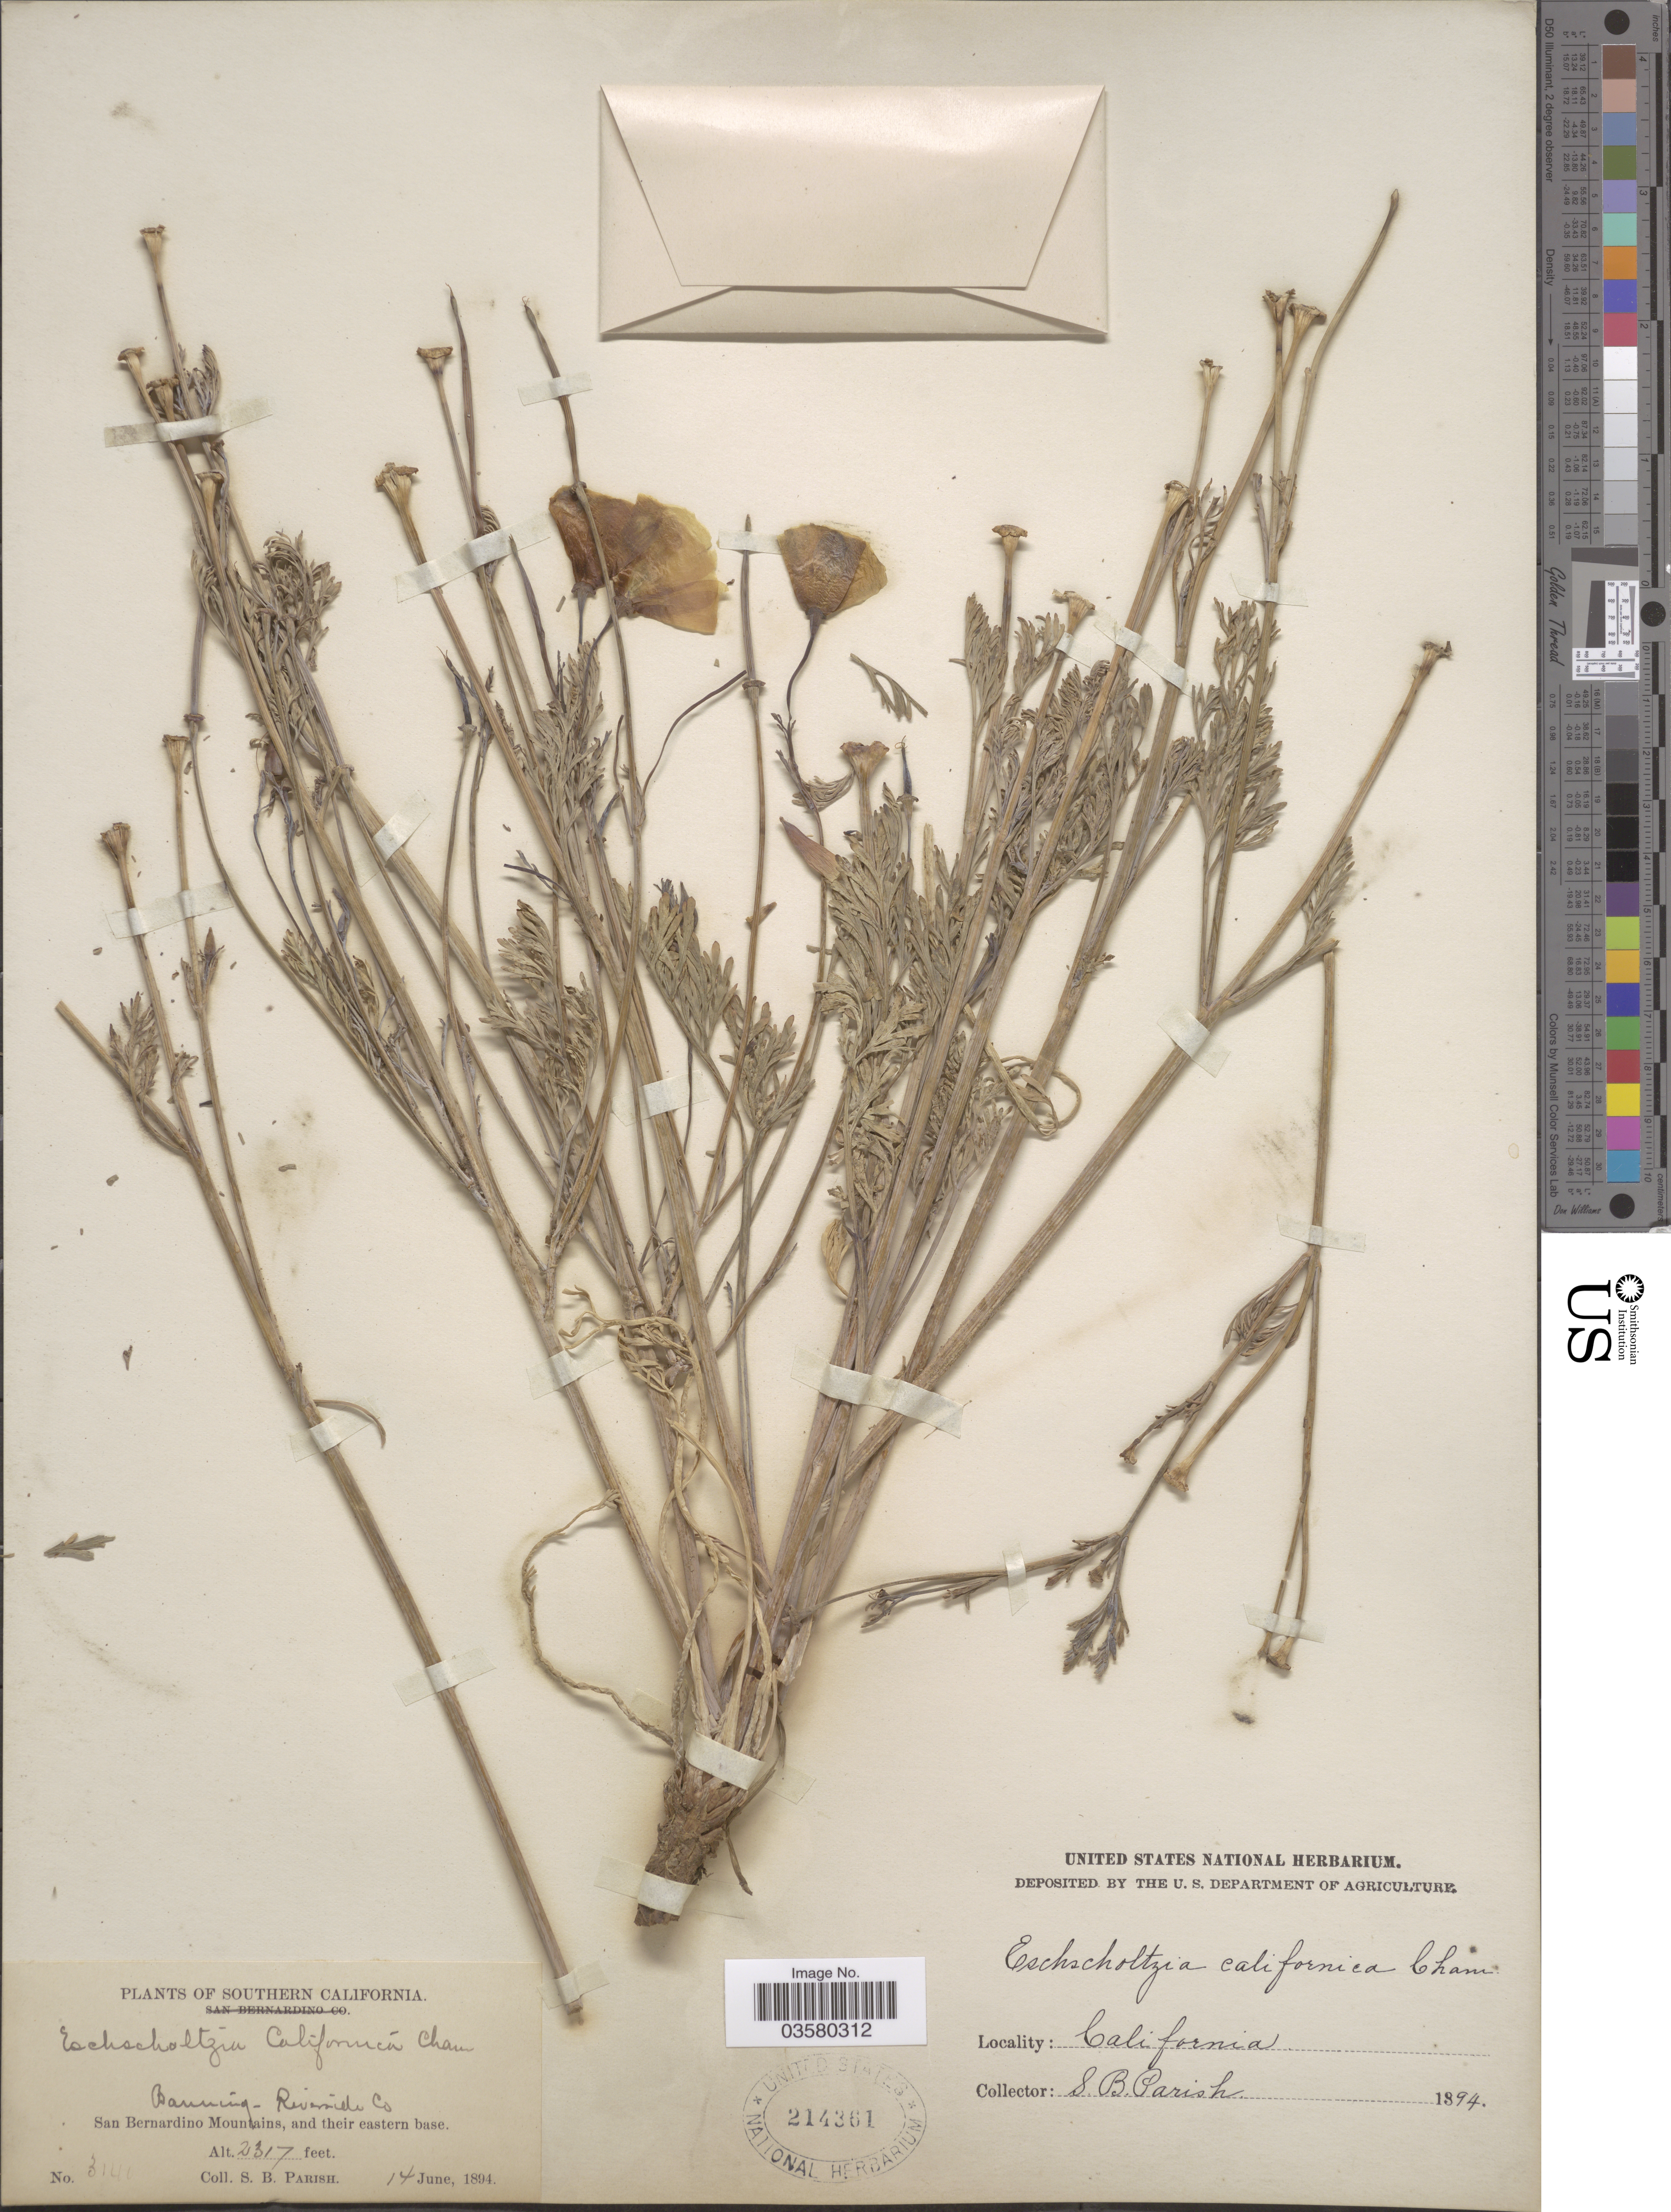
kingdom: Plantae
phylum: Tracheophyta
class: Magnoliopsida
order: Ranunculales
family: Papaveraceae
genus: Eschscholzia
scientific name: Eschscholzia californica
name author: Cham.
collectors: S. B. Parish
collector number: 3141*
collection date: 1894-06-14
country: United States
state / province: California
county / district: San Bernardino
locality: Southern California. Riverside Co. San Bernardino Mountains, and their eastern base.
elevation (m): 706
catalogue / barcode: US 214361